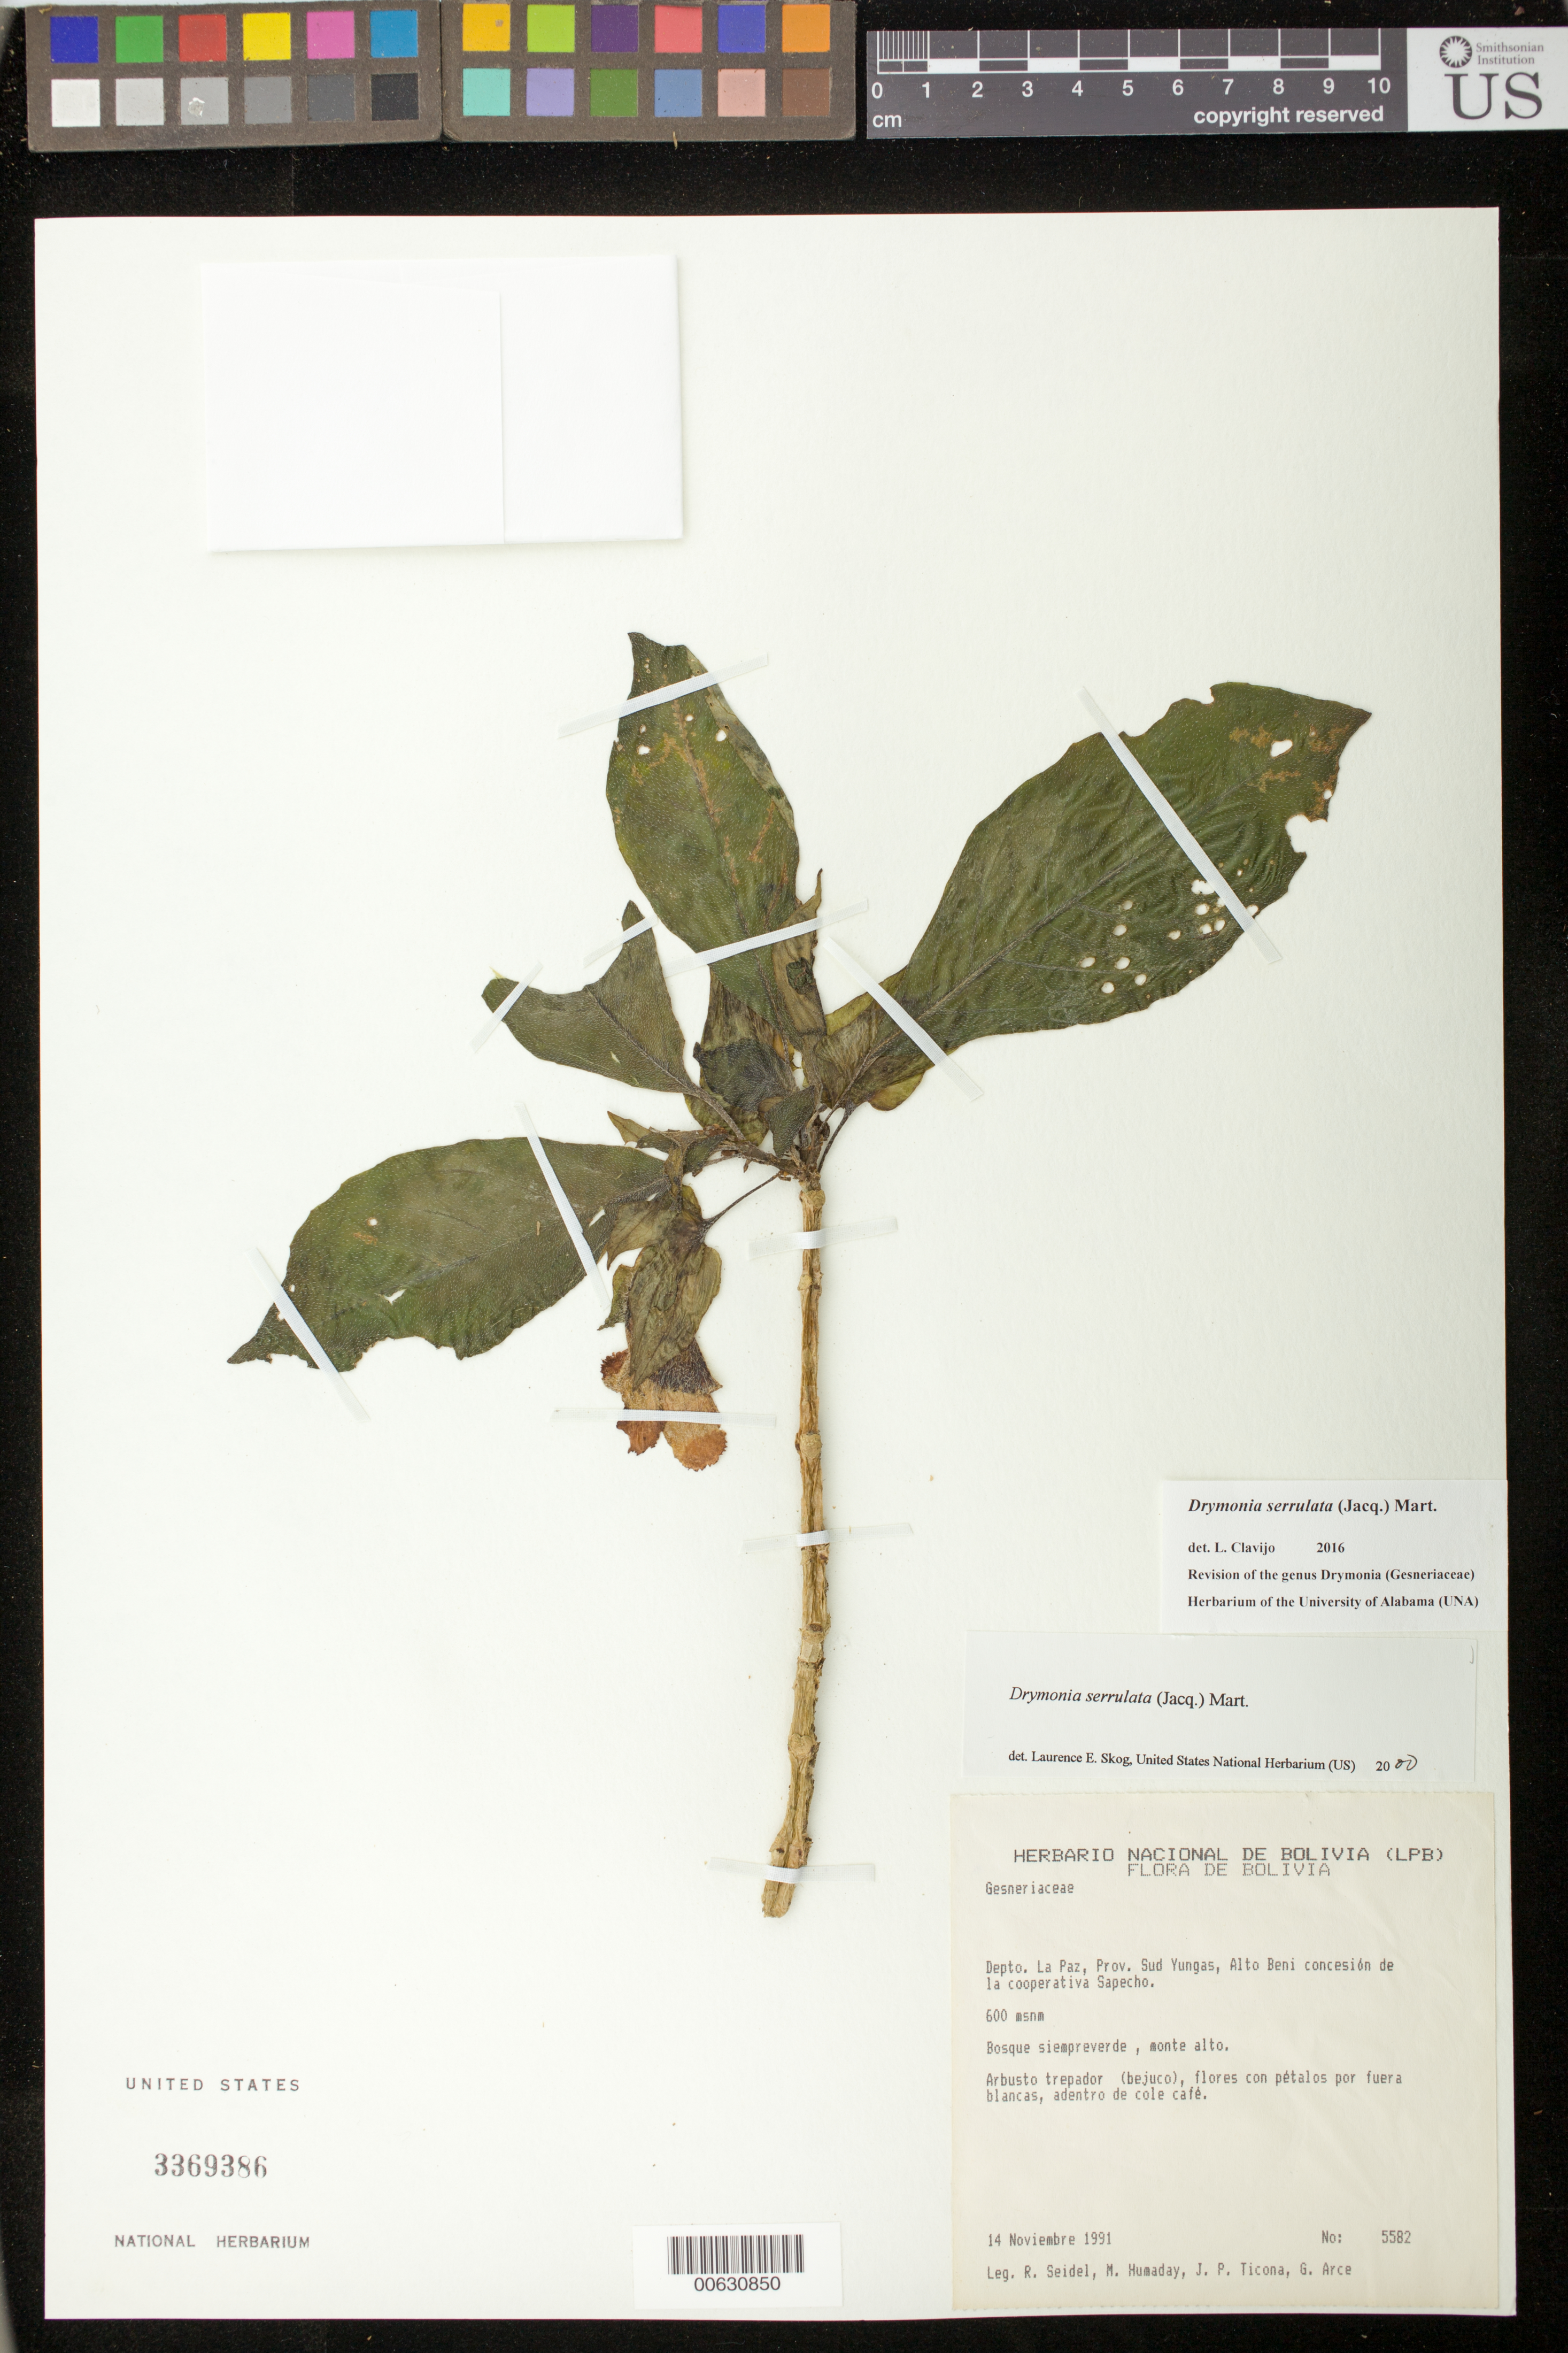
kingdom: Plantae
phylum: Tracheophyta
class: Magnoliopsida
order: Lamiales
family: Gesneriaceae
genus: Drymonia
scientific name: Drymonia serrulata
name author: (Jacq.) Mart.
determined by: Skog, Laurence E.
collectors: R. Seidel, M. Humaday, J. Ticona & G. Arce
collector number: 5582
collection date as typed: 14 Nov 1991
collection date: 1991-11-14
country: Bolivia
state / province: La Paz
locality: Prov. Sud Yungas, Alto Beni concesión de la cooperativa Sapecho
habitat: Bosque siempreverde, monte alto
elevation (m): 600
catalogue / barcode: US 3369386